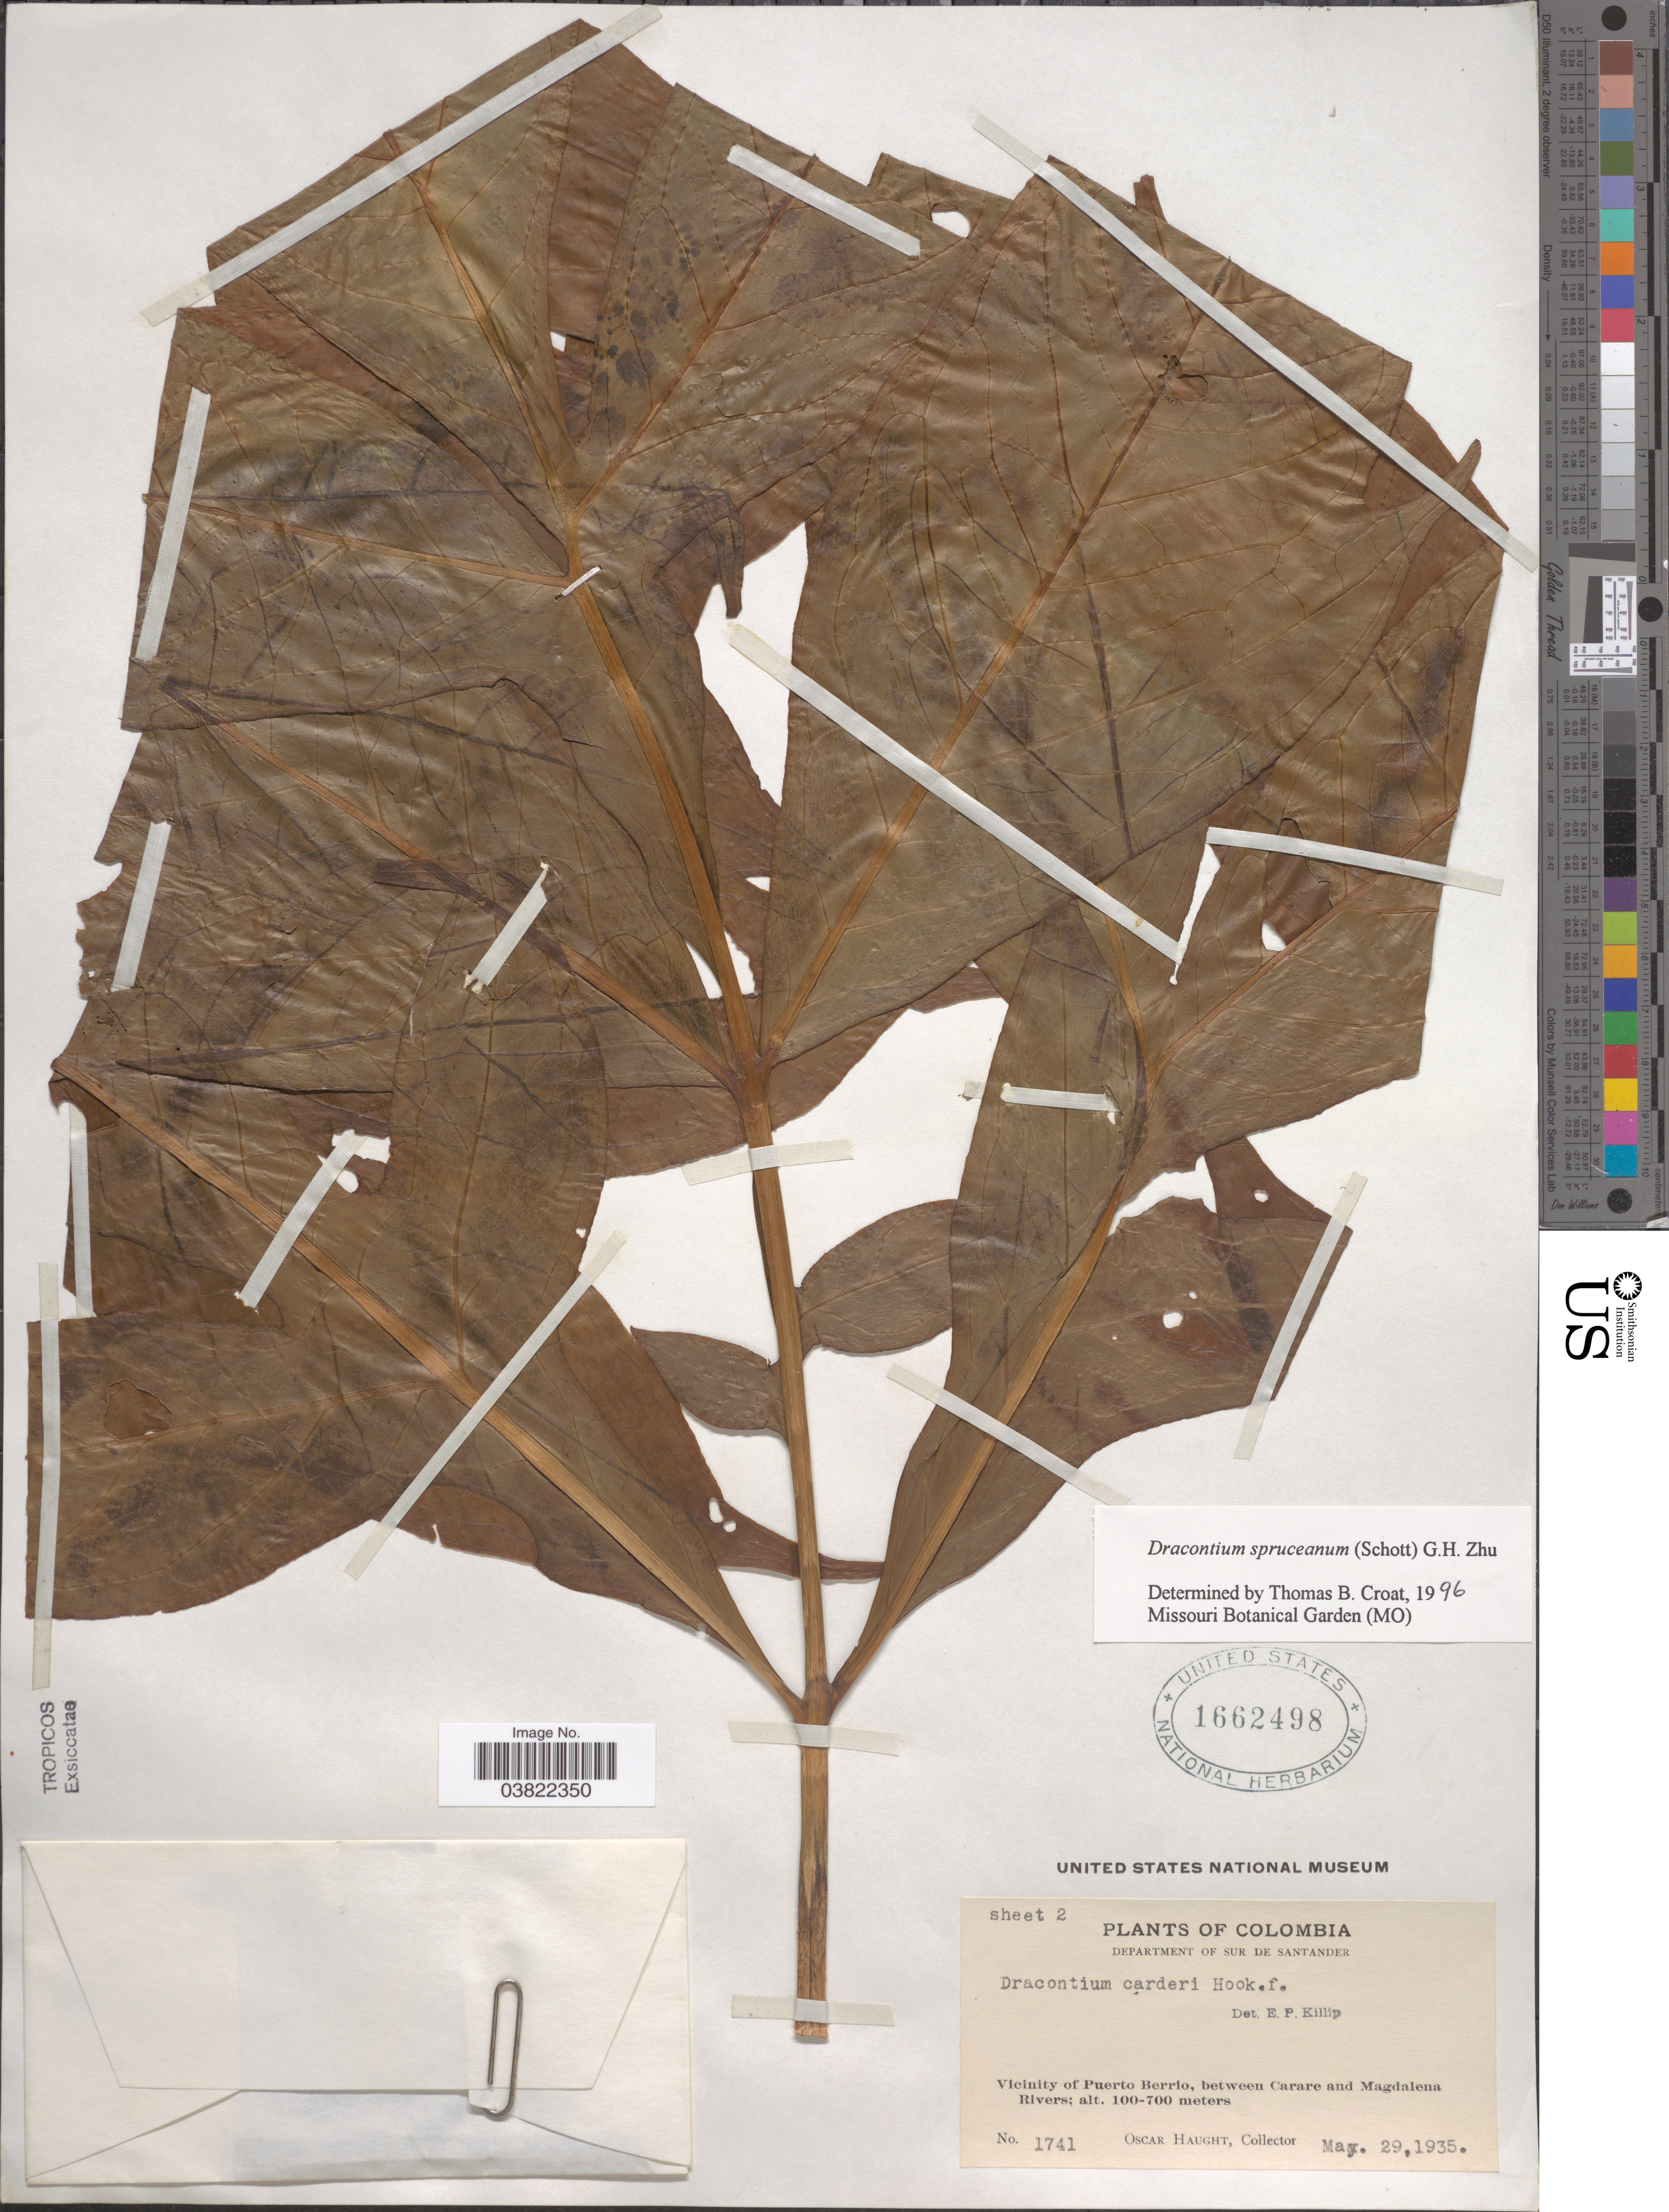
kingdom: Plantae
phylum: Tracheophyta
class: Liliopsida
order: Alismatales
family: Araceae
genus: Dracontium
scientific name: Dracontium spruceanum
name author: (Schott) G.H. Zhu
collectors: O. L. Haught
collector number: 1741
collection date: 1935-05-29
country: Colombia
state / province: Santander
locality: Department of Sur de Santander. Vicinity of Puerto Berrio, between Carare and Magdalena Rivers.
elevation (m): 100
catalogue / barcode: US 1662498